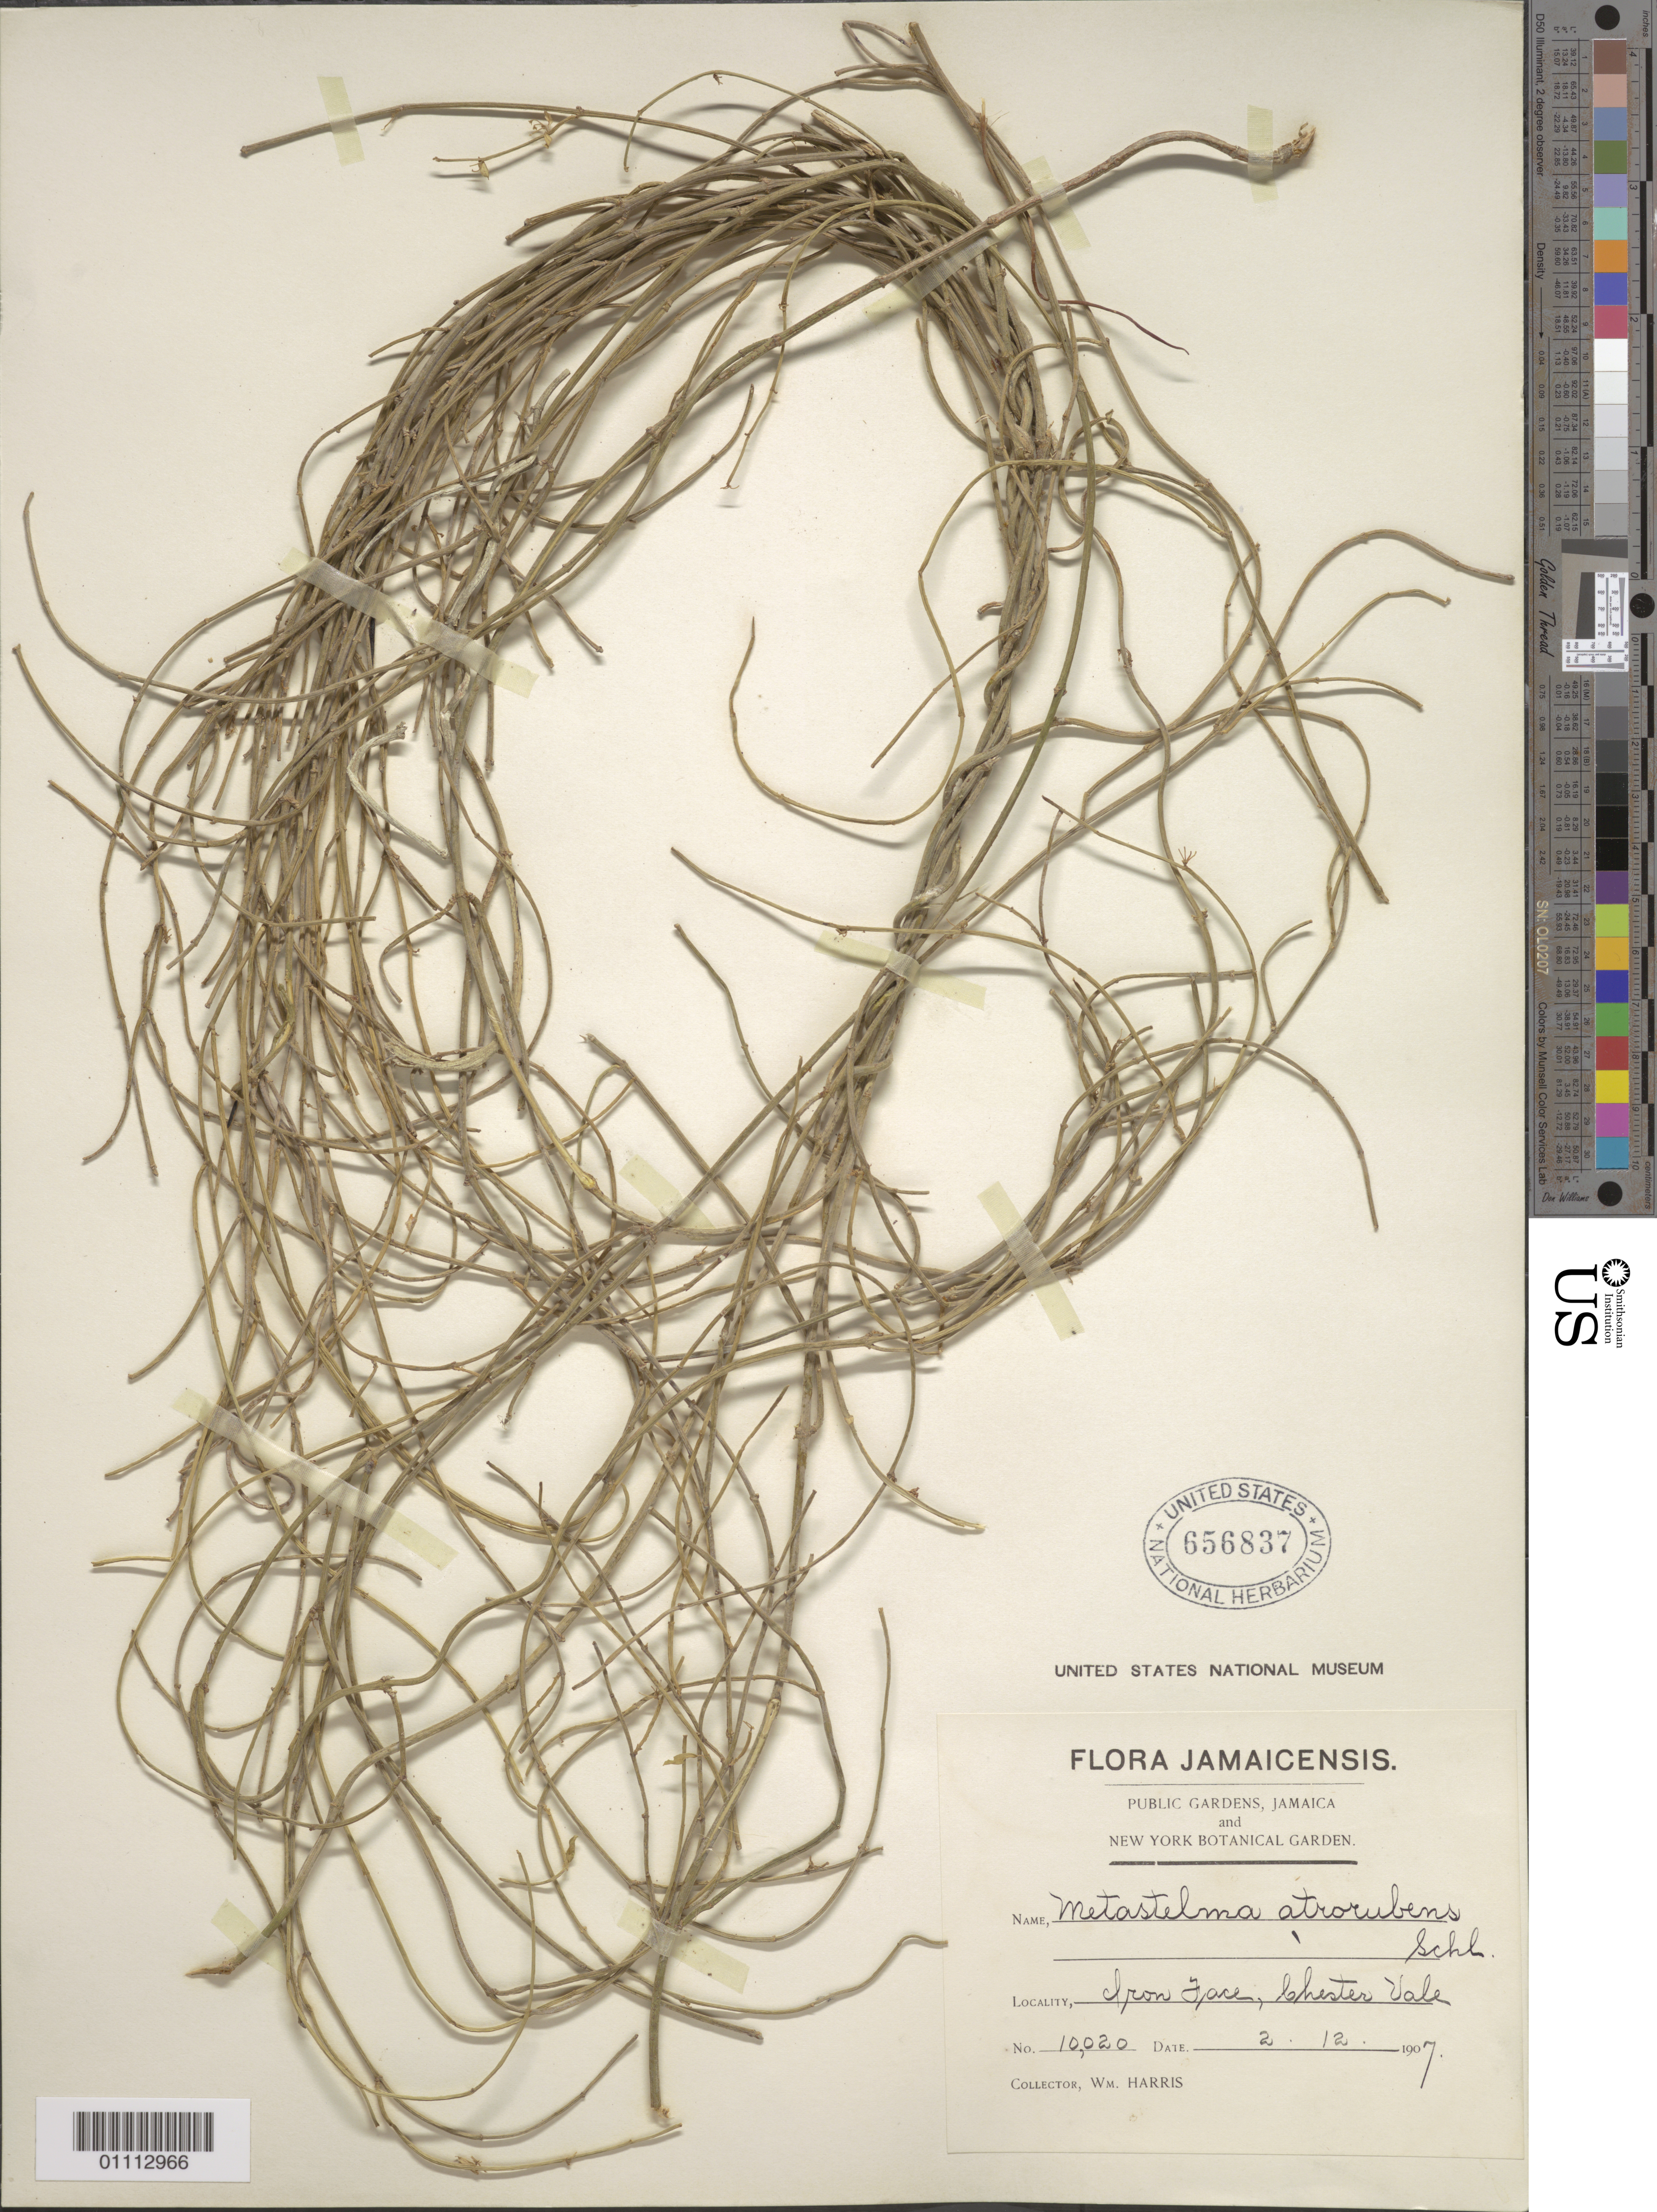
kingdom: Plantae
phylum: Tracheophyta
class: Magnoliopsida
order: Gentianales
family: Apocynaceae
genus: Cynanchum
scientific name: Cynanchum atrorubens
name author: (Schltr.) Alain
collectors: W. Harris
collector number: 10020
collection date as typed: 02 Dec 1907 or 12 Feb 1907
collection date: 1907-02-12 or 1907-12-02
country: Jamaica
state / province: Saint Andrew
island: Jamaica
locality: Iron Face, Chester Vale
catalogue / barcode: US 656837